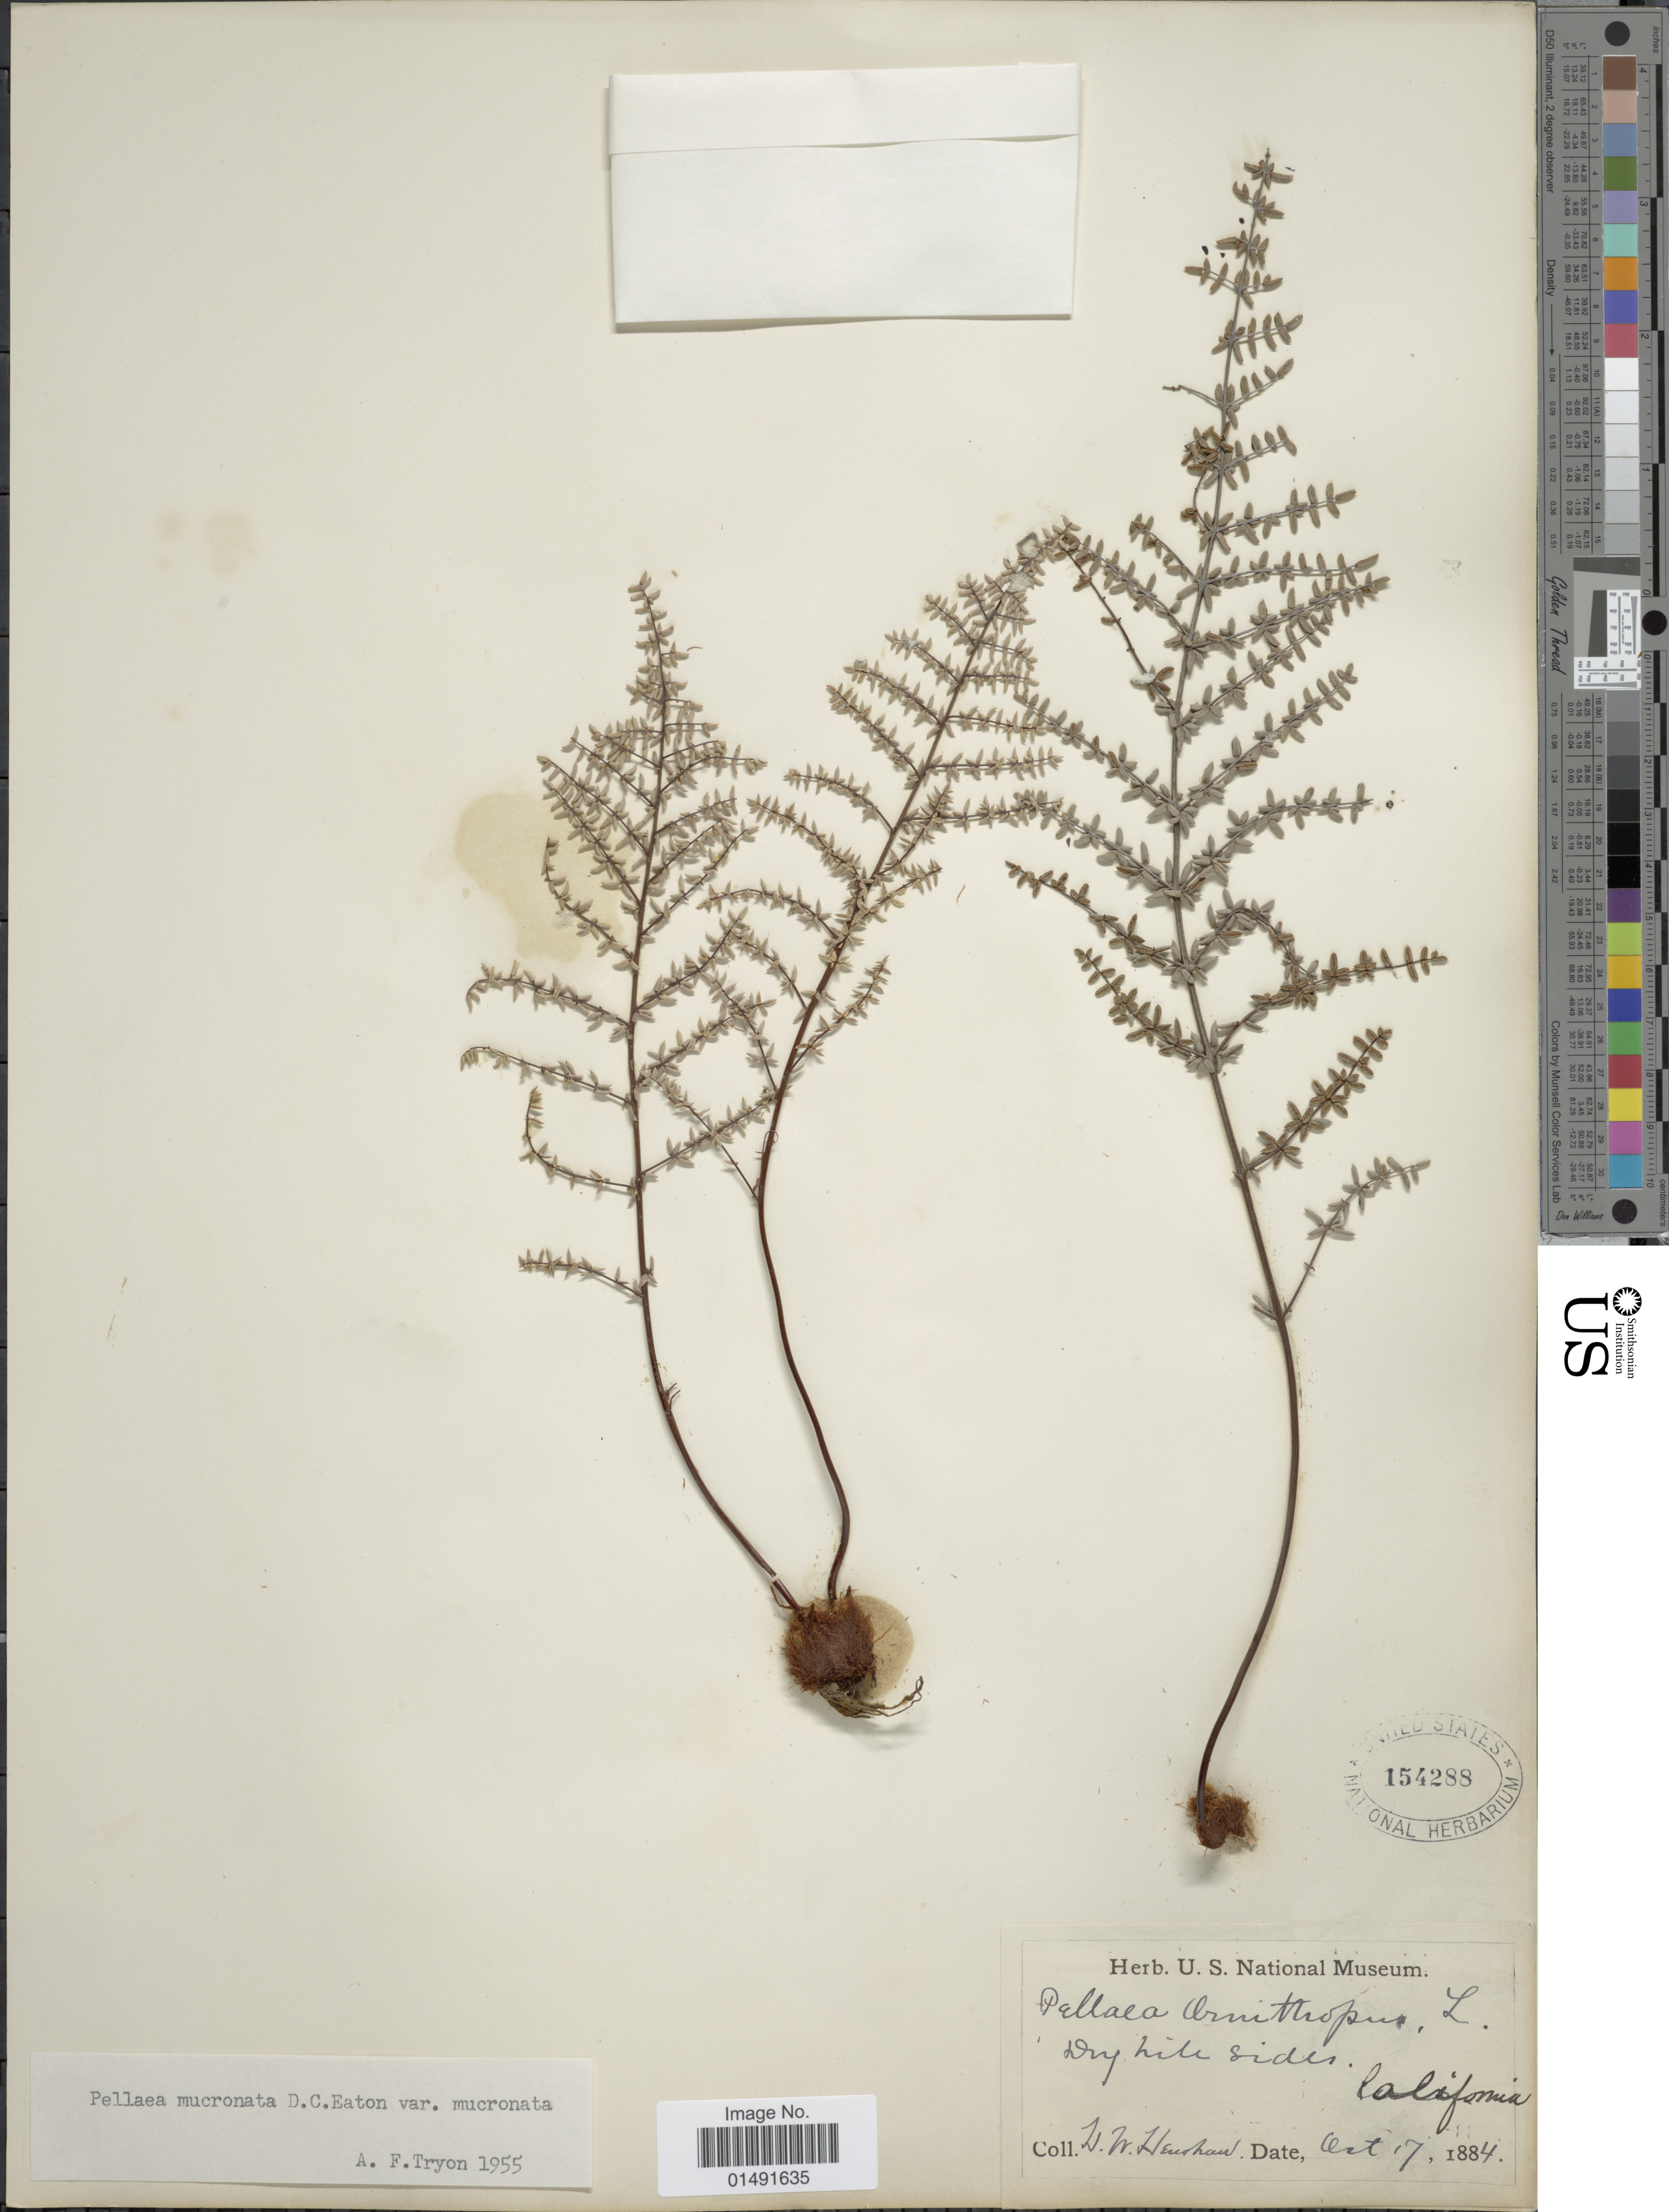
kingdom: Plantae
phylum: Tracheophyta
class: Polypodiopsida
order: Polypodiales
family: Pteridaceae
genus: Pellaea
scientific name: Pellaea mucronata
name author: (D.C. Eaton) D.C. Eaton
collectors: H. Henshaw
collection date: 1884-10-17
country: United States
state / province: California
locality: Dry hill sides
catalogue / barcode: US 154288